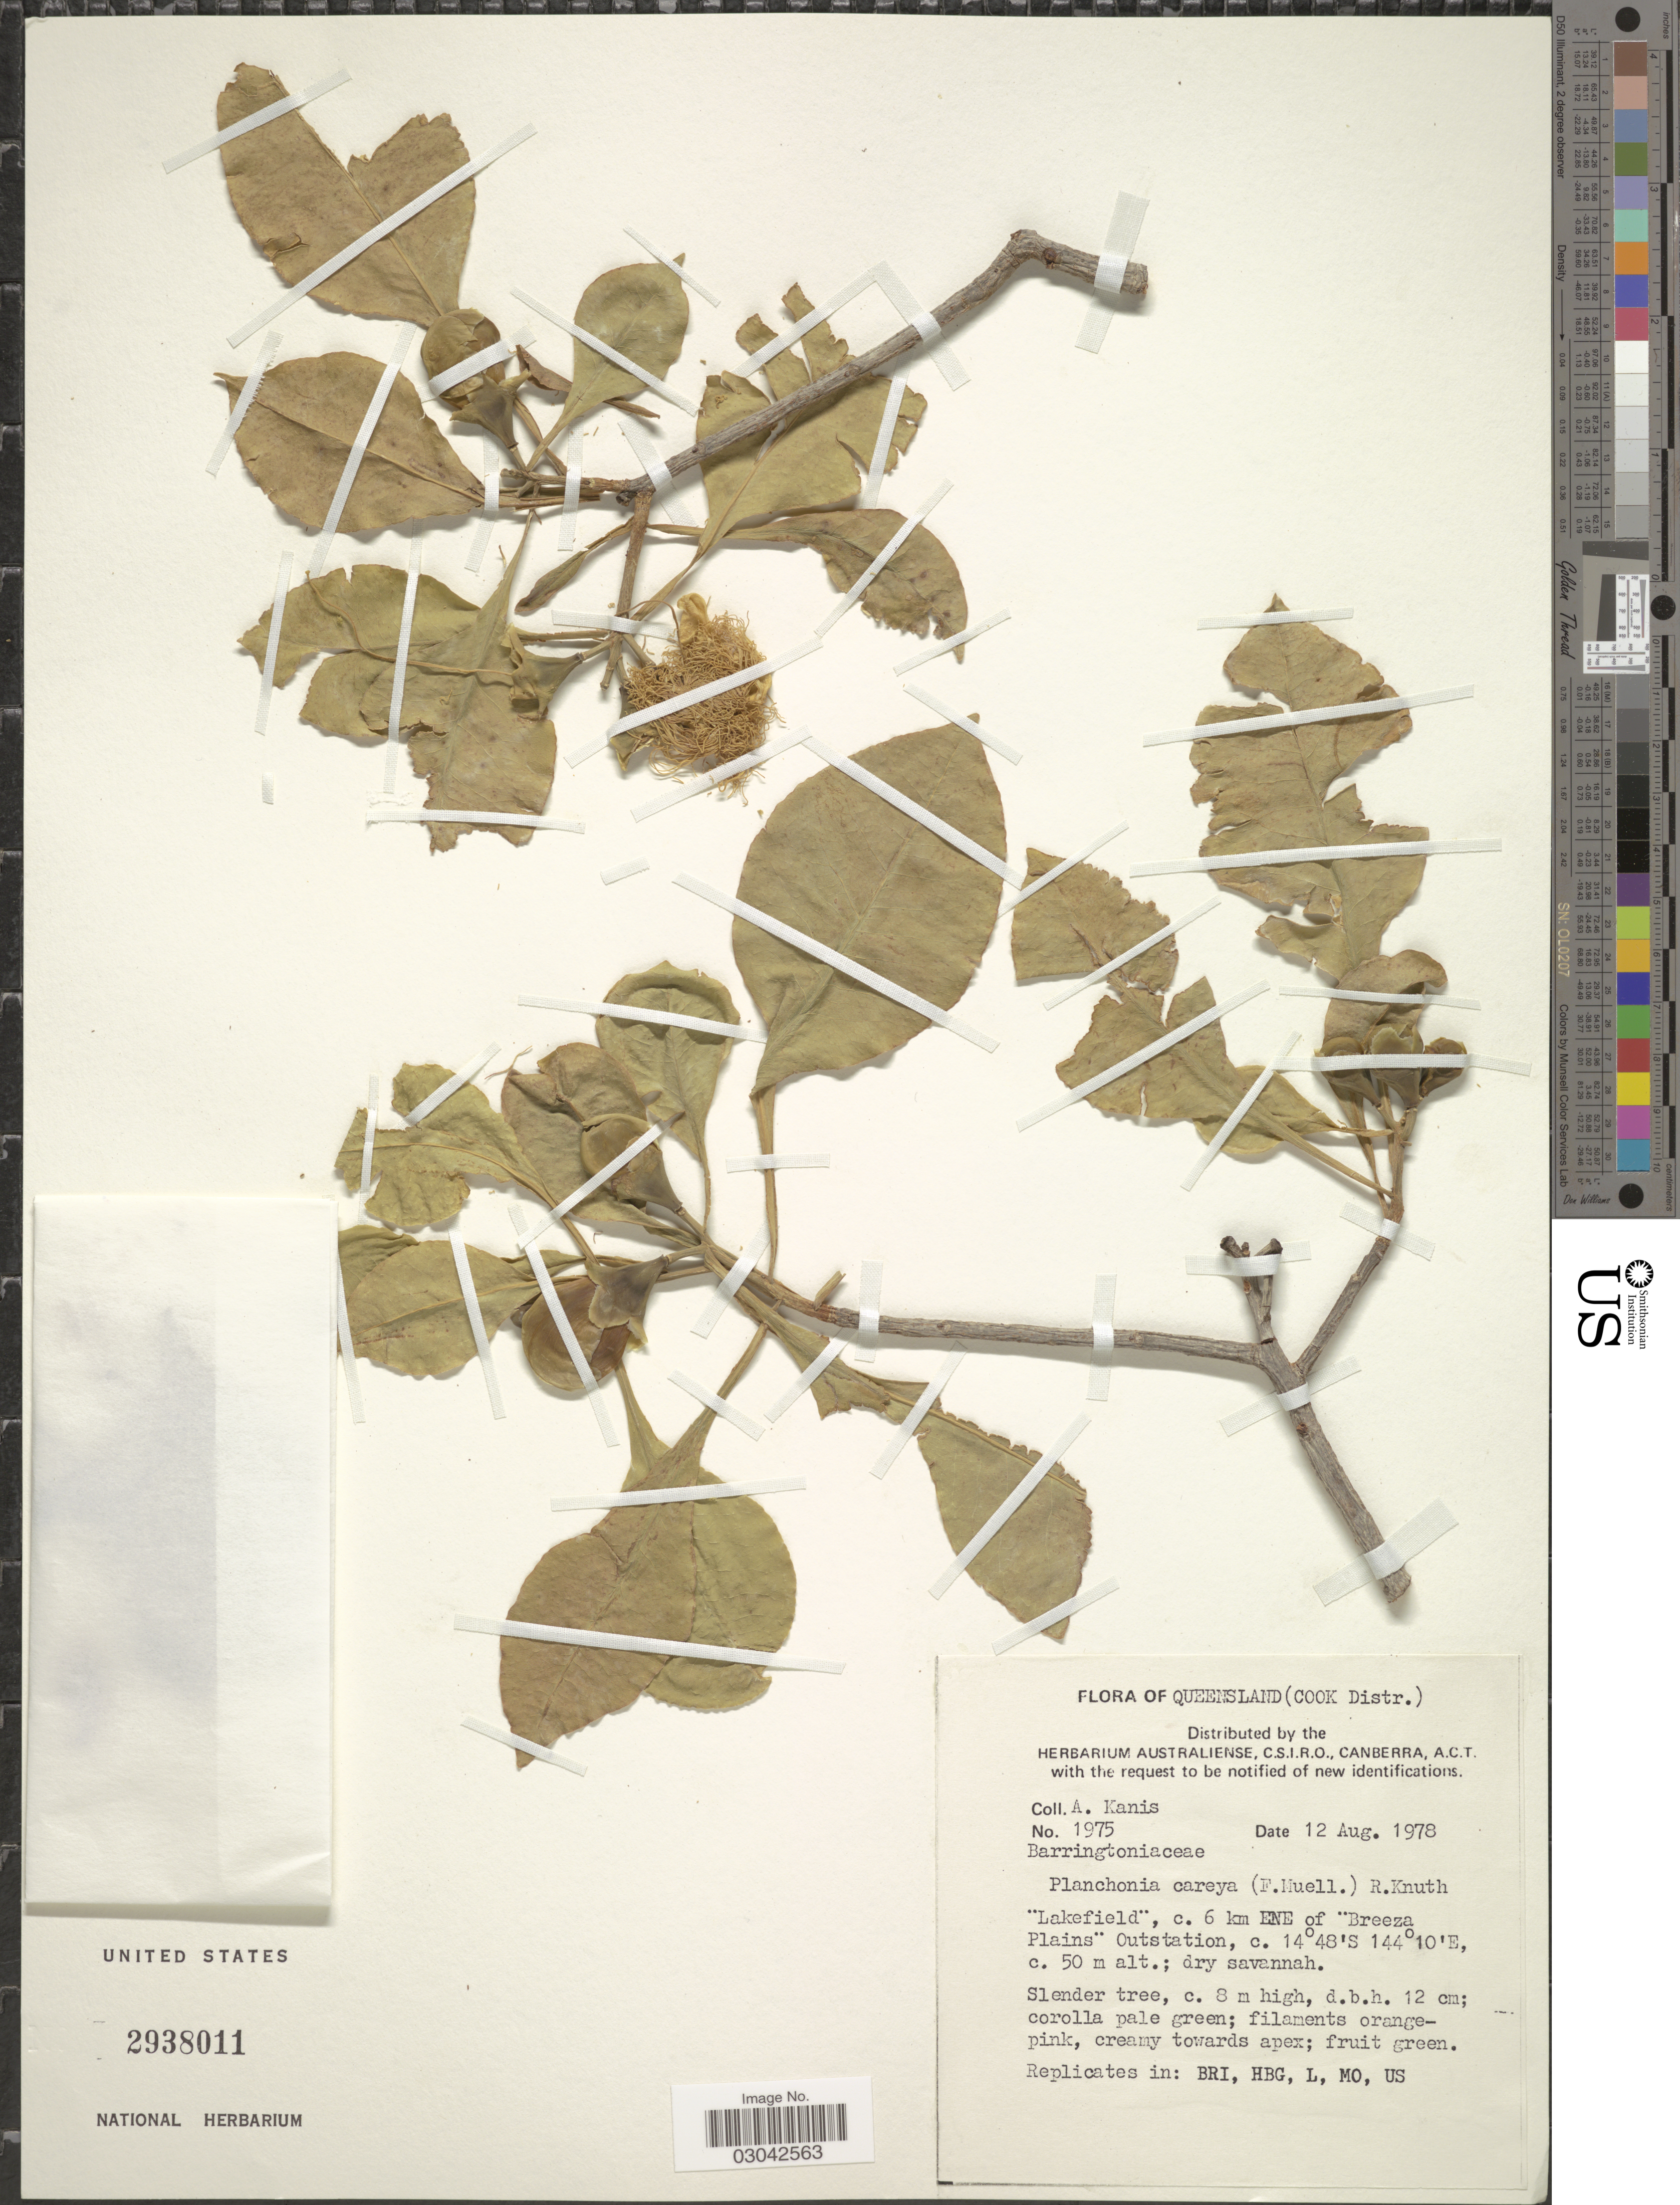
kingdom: Plantae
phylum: Tracheophyta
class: Magnoliopsida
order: Ericales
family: Lecythidaceae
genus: Planchonia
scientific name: Planchonia careya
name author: (F. Muell.) R. Knuth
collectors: A. Kanis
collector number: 1975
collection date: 1978-08-12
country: Australia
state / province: Queensland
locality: (Cook Distr.). "Lakefield", c. 6 km ENE of "Breeza Plains" Outstation.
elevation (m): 50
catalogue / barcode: US 2938011